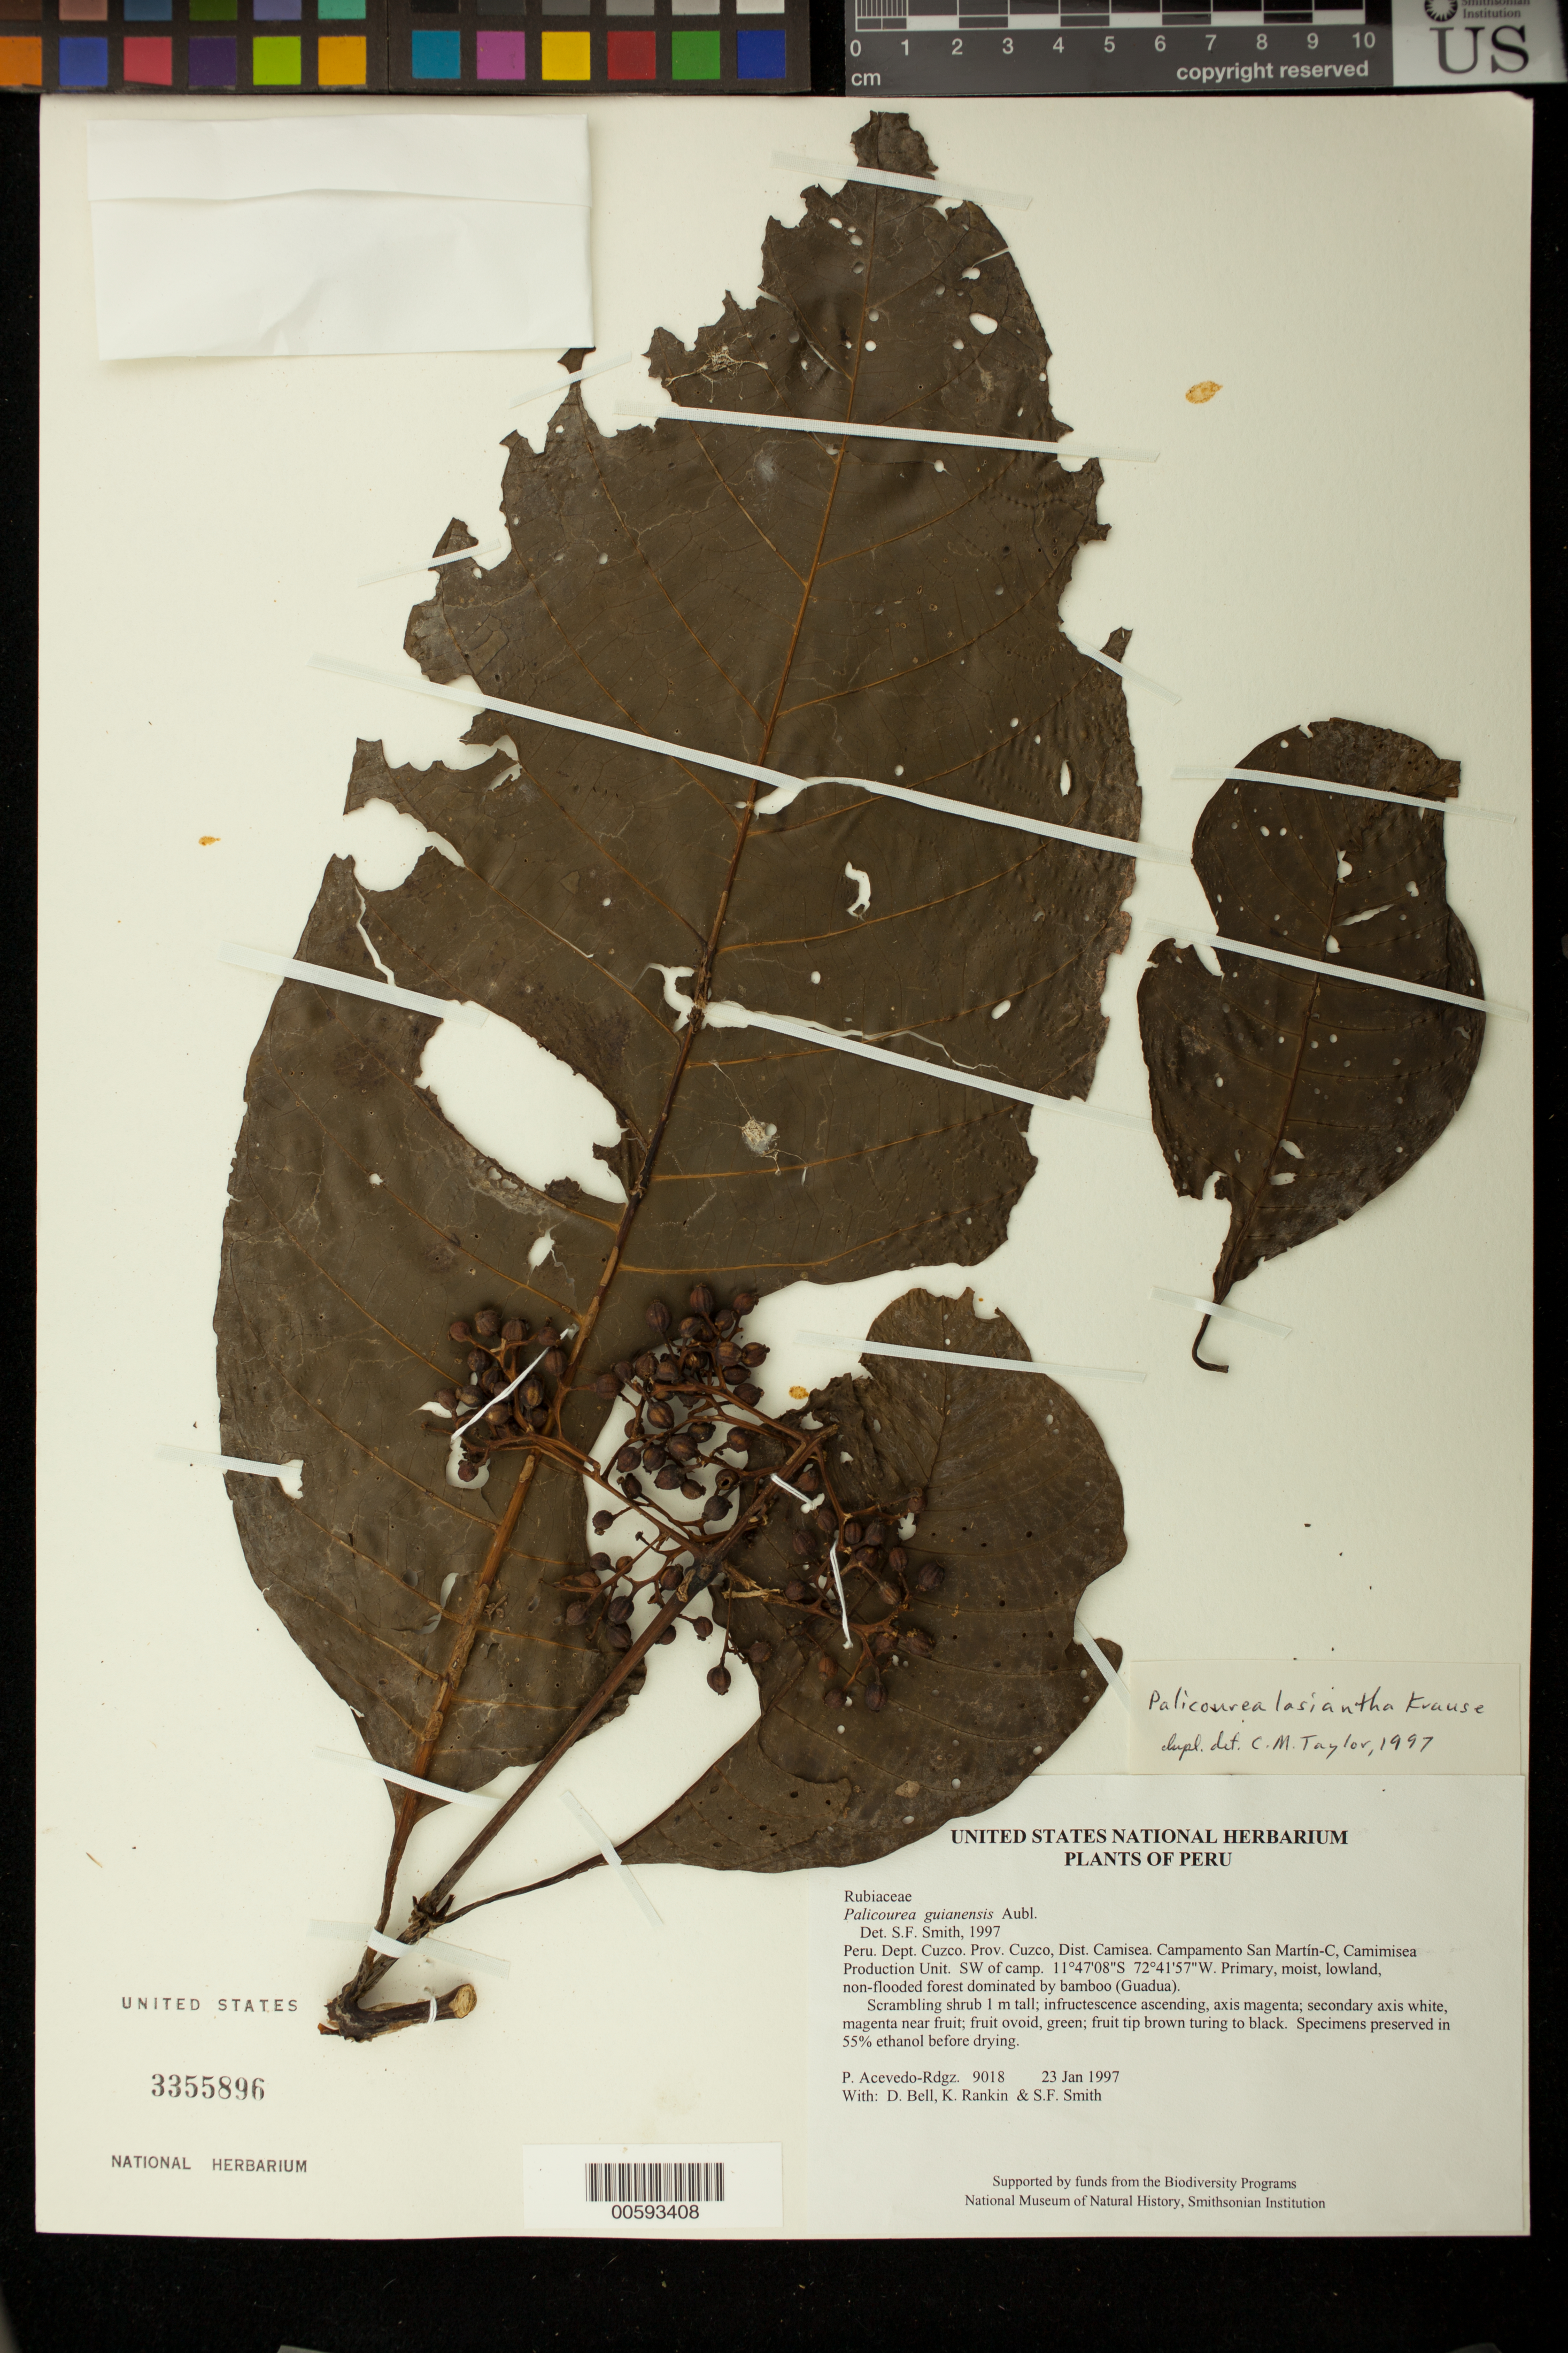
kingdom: Plantae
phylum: Tracheophyta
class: Magnoliopsida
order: Gentianales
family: Rubiaceae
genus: Palicourea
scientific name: Palicourea lasiantha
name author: Krause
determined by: Taylor, Charlotte M.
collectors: P. Acevedo-Rodr., D. A. Bell, K. B. Rankin & S.F. Smith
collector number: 9018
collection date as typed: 23 Jan 1997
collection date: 1997-01-23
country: Peru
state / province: Cusco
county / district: Cusco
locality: Districto Camisea, Campamento San Martín-C, Camimisea Production Unit. SW of camp.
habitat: Primary, moist, lowland, non-flooded forest dominated by bamboo (Guadua).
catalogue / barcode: US 3355896